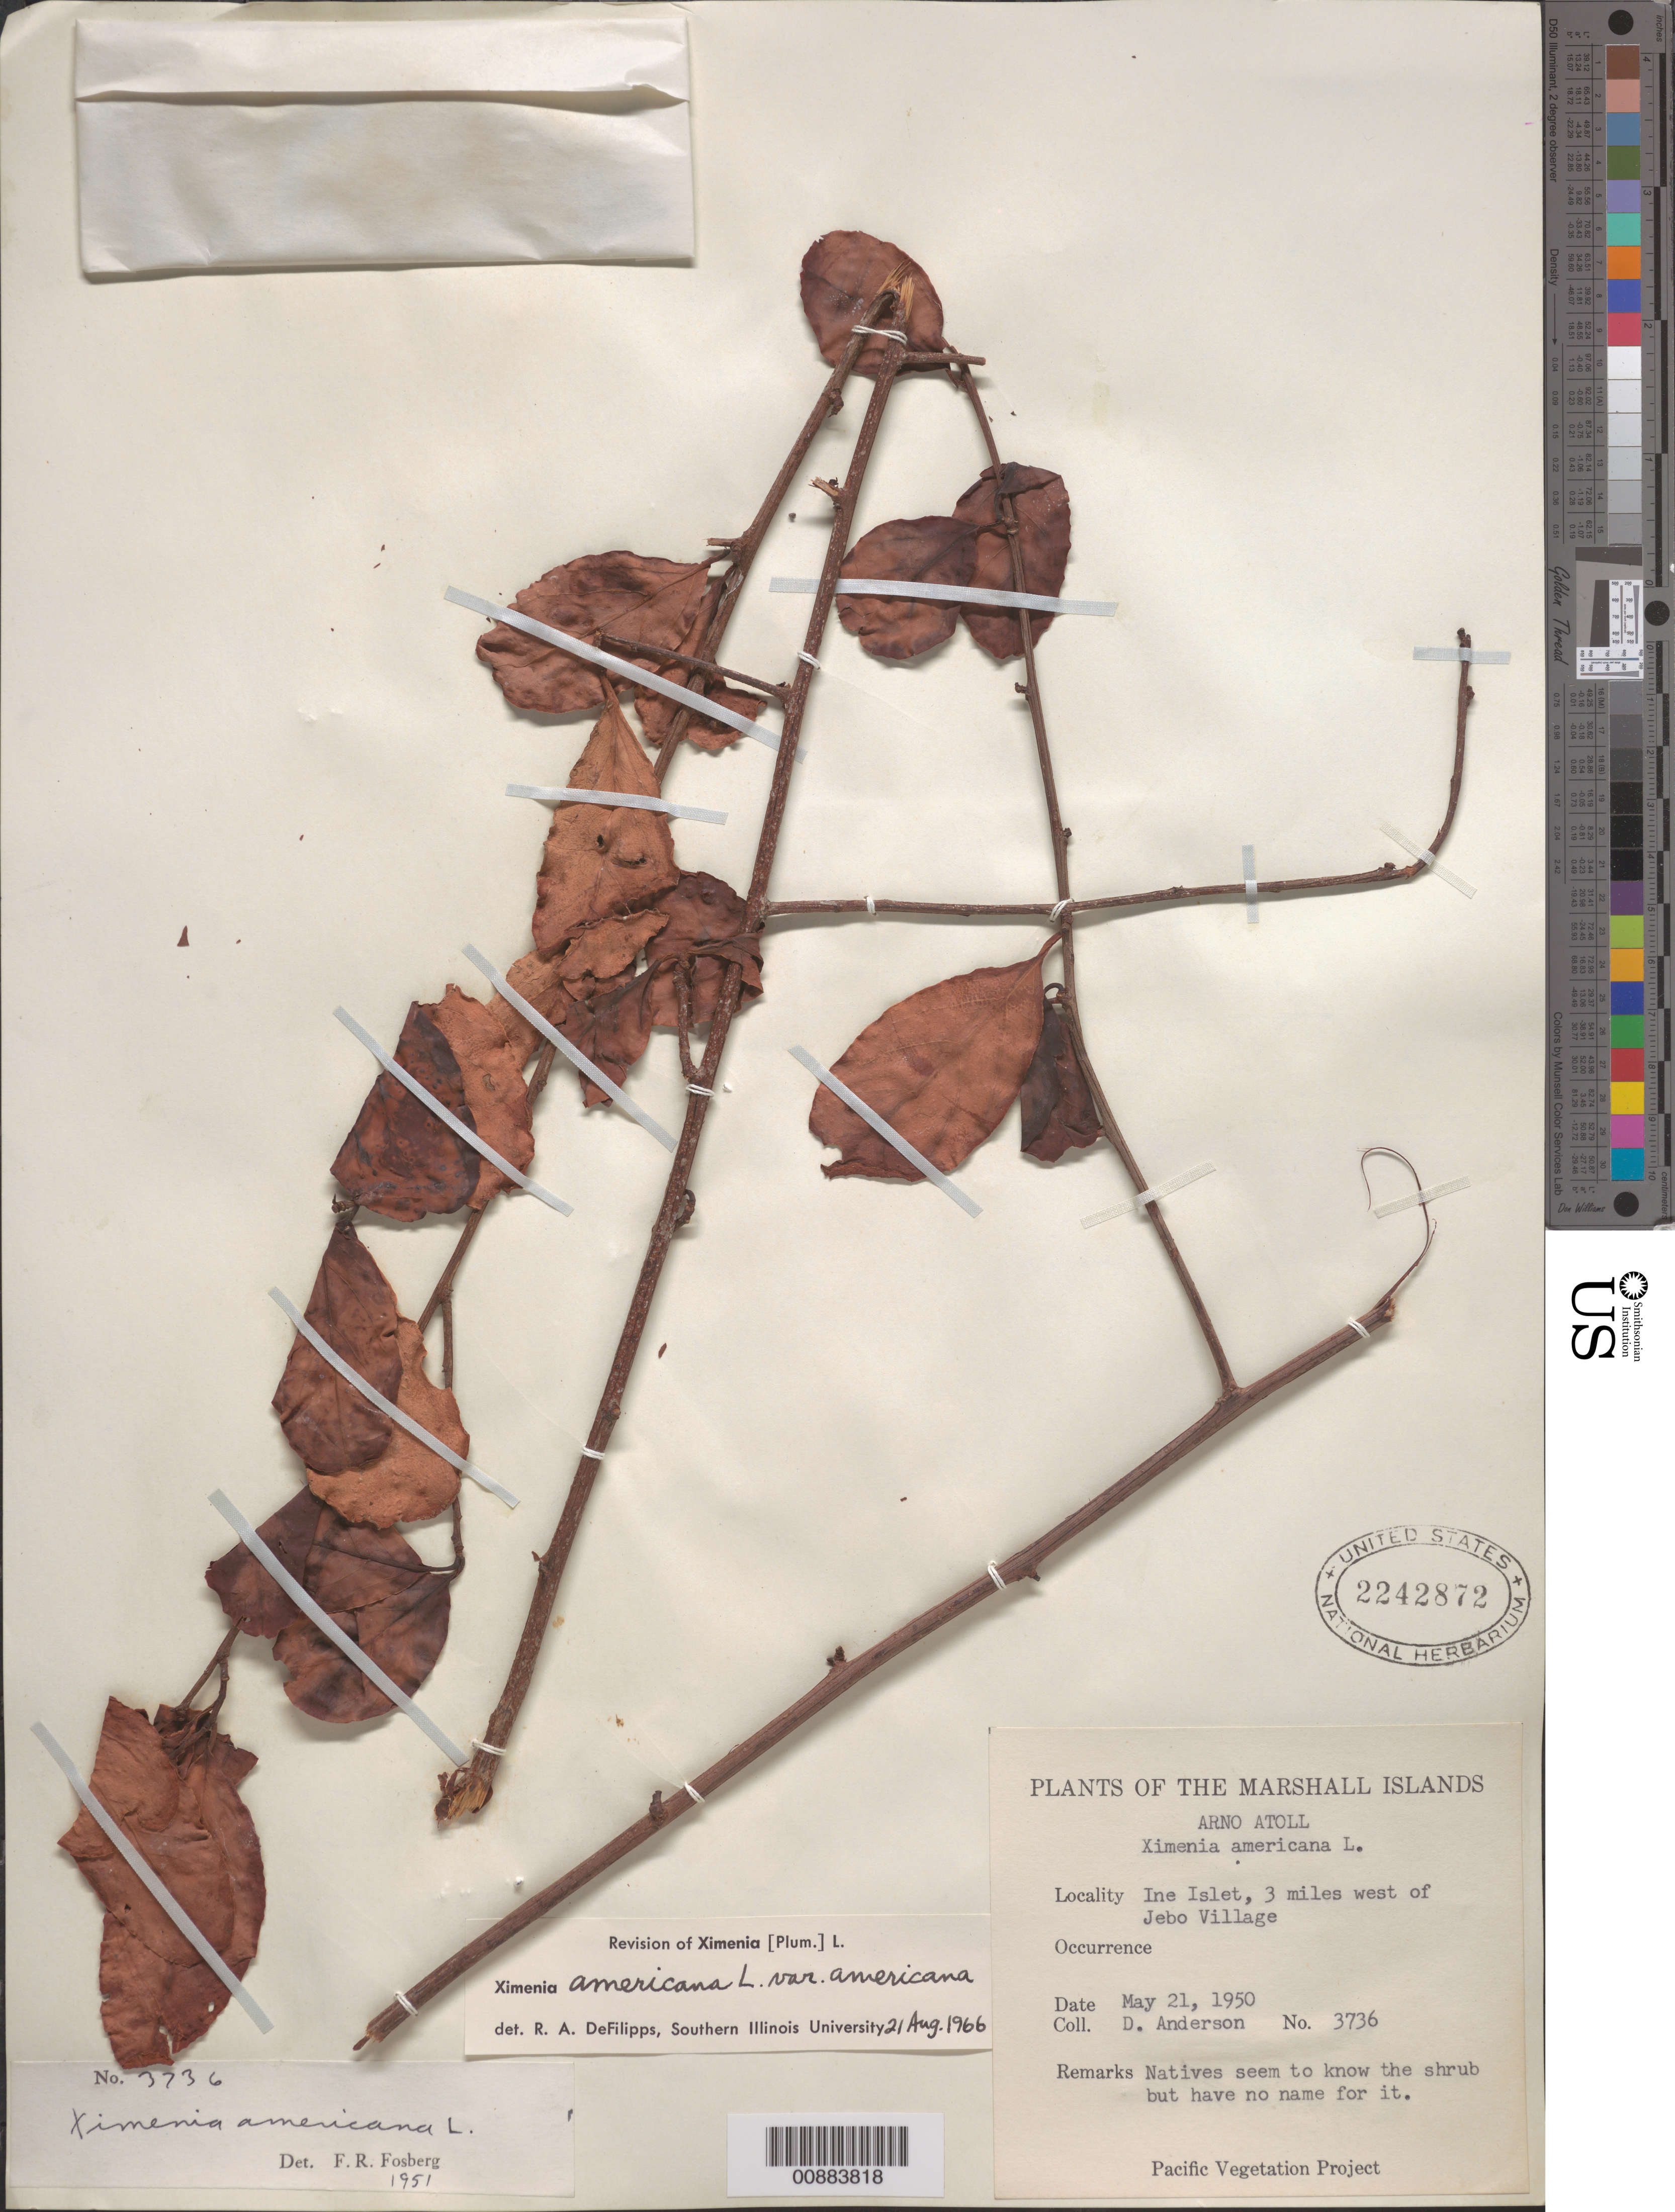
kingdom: Plantae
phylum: Tracheophyta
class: Magnoliopsida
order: Santalales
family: Ximeniaceae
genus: Ximenia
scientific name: Ximenia americana var. americana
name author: L.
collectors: D. Anderson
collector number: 3736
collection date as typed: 21 May 1950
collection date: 1950-05-21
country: Marshall Islands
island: Arno Atoll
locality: Ine Islet, 3 miles W of Jebo Village.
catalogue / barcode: US 2242872